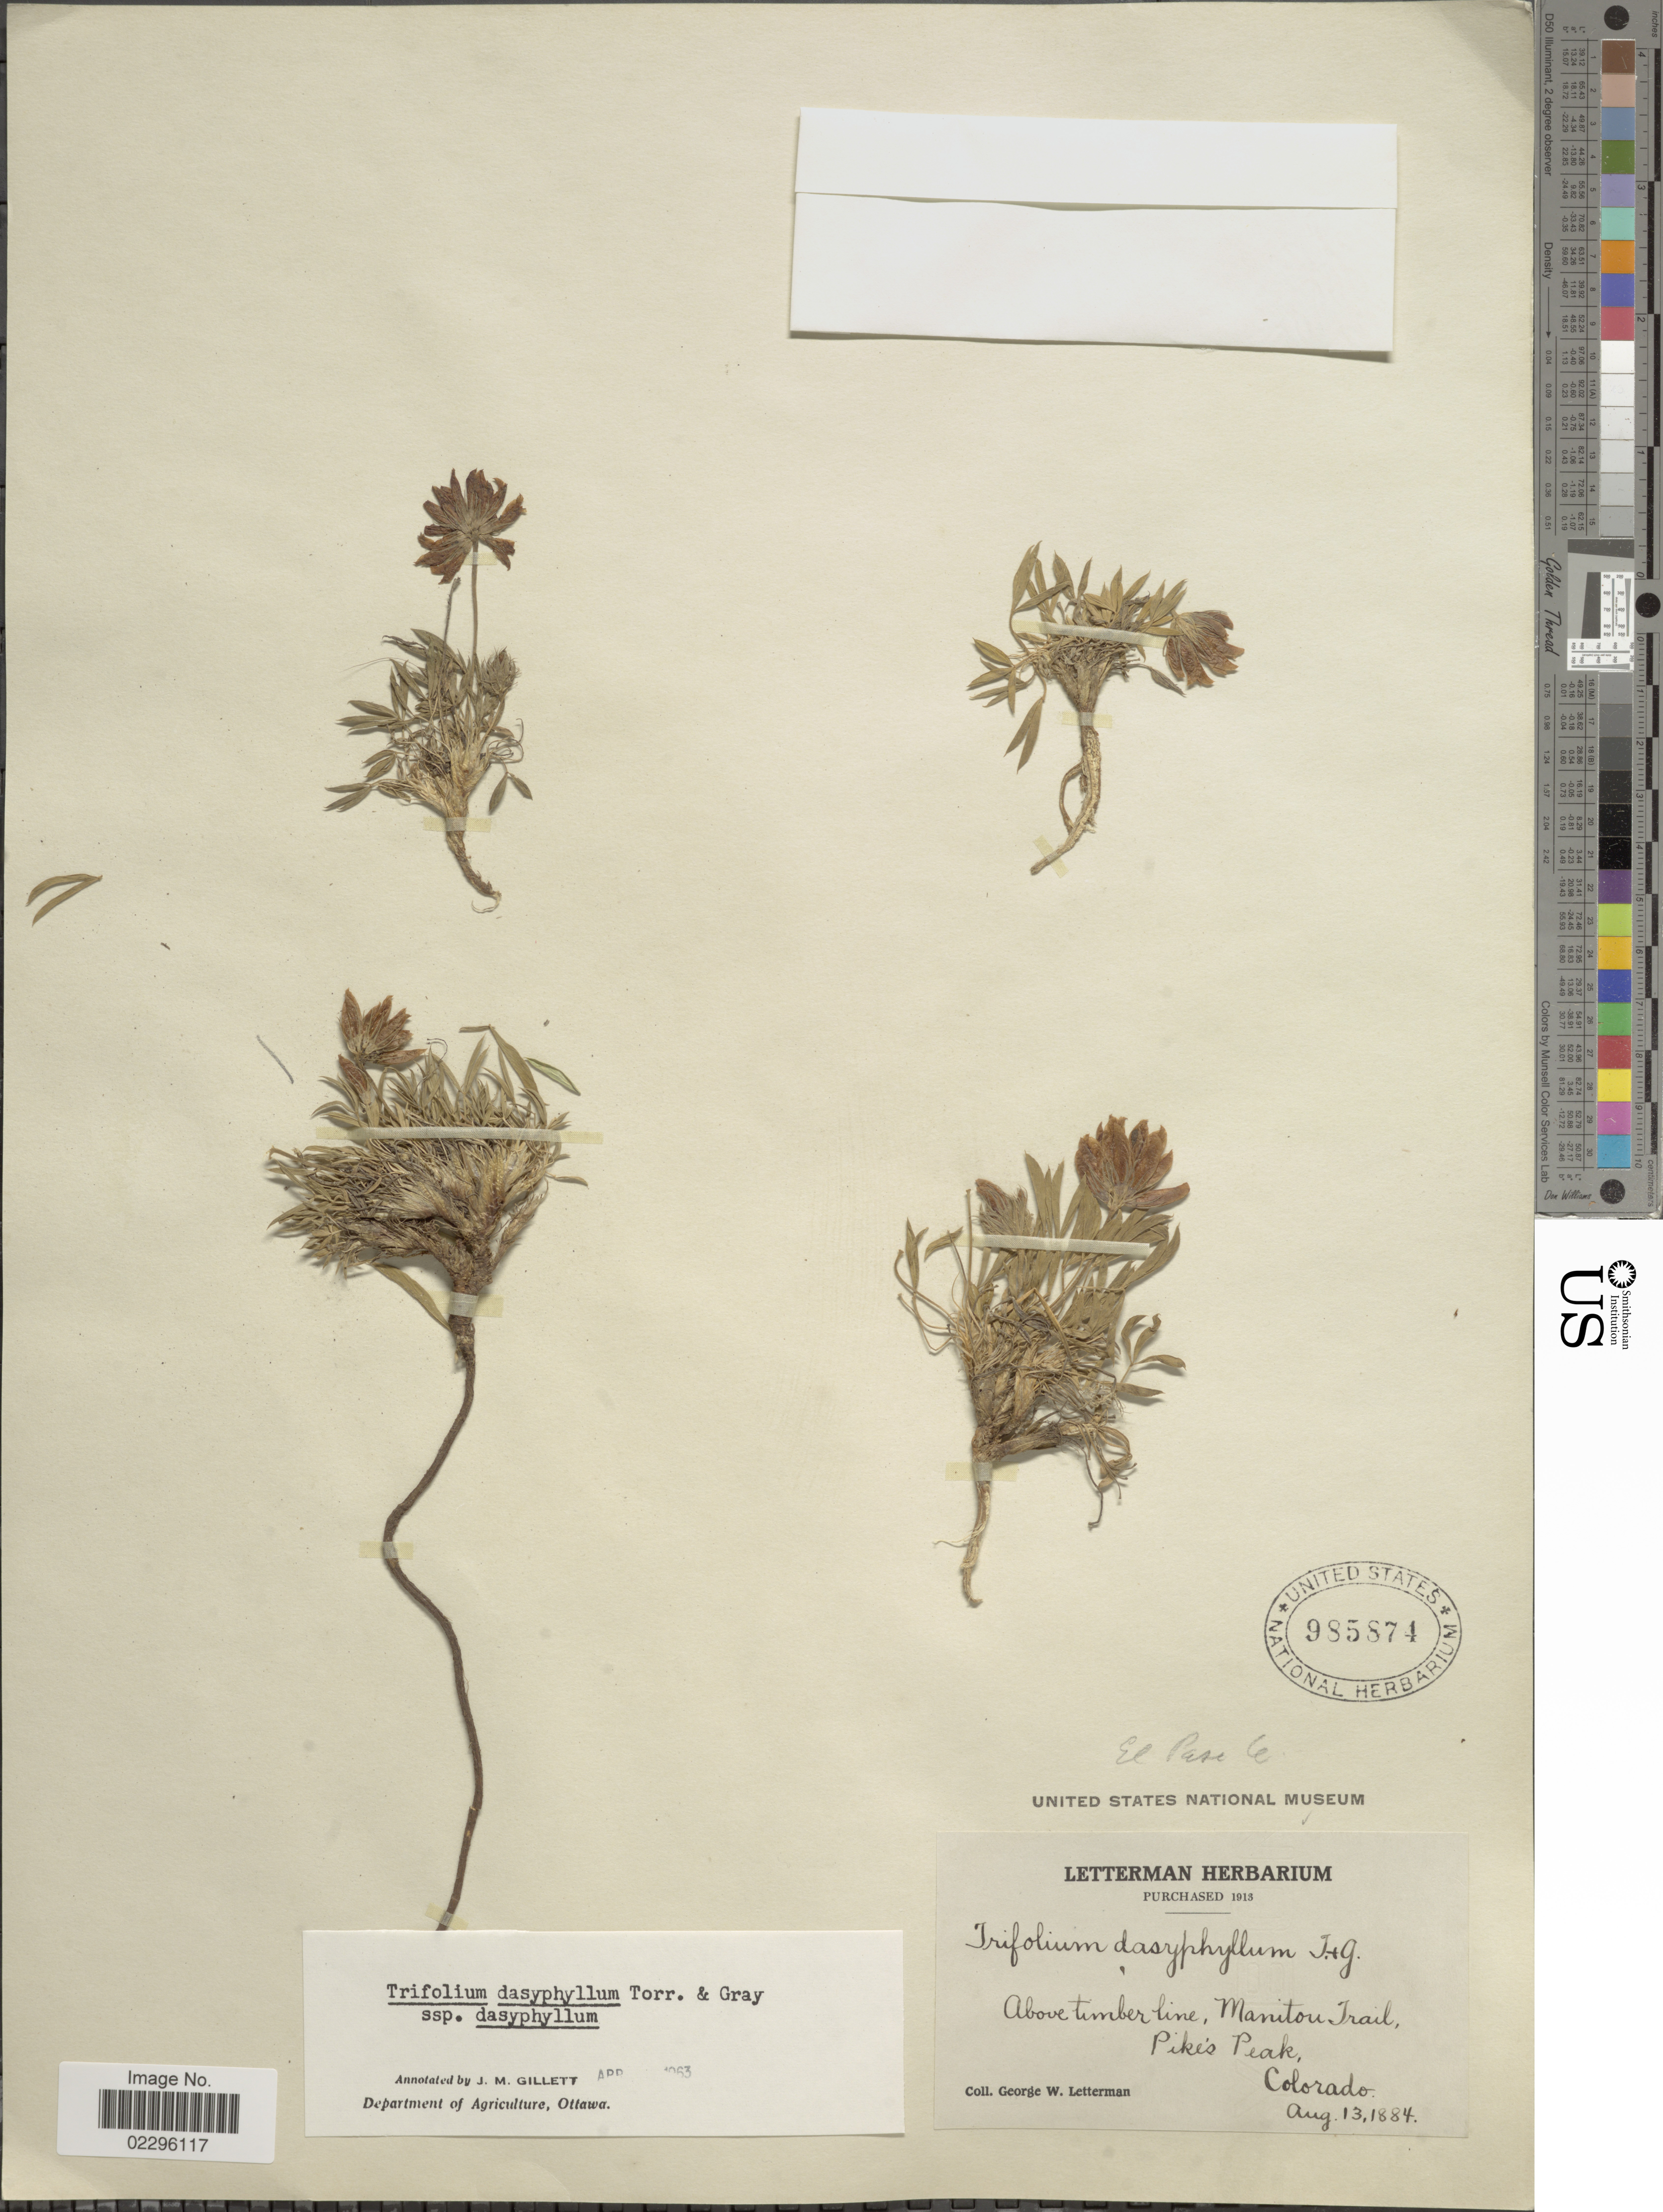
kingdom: Plantae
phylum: Tracheophyta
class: Magnoliopsida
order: Fabales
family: Fabaceae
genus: Trifolium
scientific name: Trifolium dasyphyllum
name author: Torr. & A. Gray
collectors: G. W. Letterman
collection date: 1884-08-13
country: United States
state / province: Colorado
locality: Above timberline, Manitou Trail, Pikes Peak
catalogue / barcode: US 985874